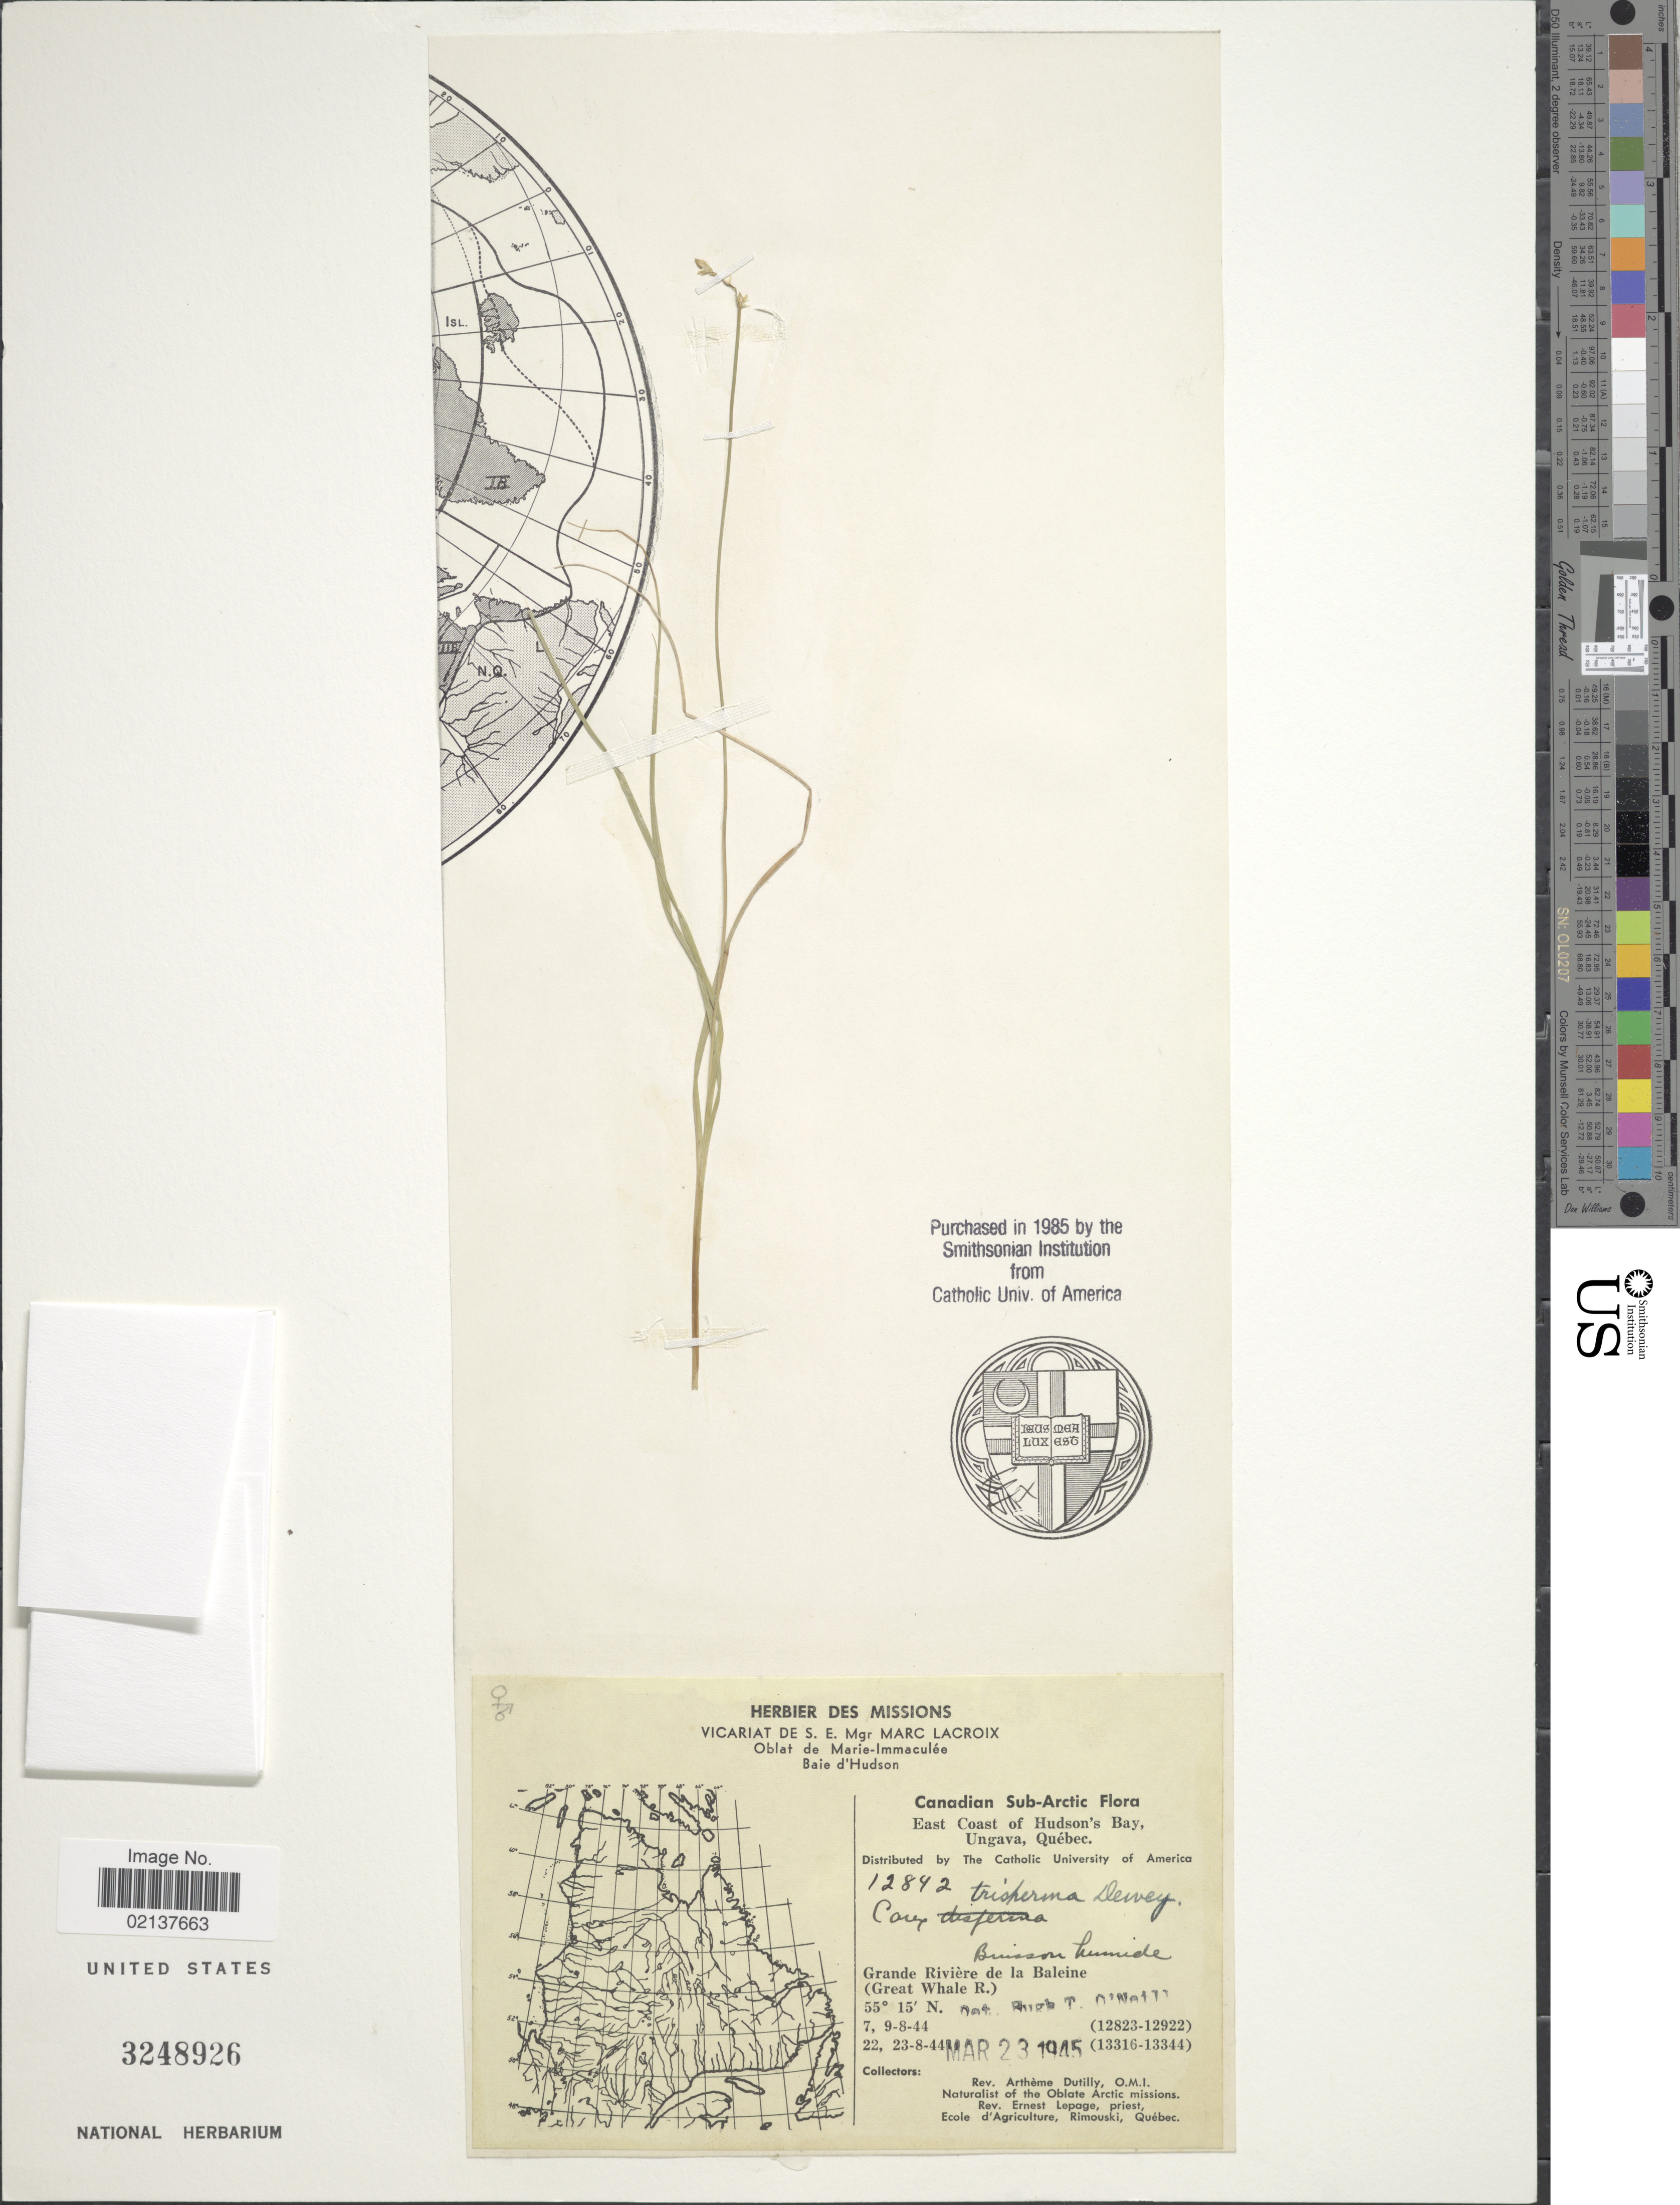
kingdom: Plantae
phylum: Tracheophyta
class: Liliopsida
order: Poales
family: Cyperaceae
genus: Carex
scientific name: Carex trisperma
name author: Dewey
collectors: A. Dutilly & E. Lepage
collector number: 12842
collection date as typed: Transcribed d/m/y: 7/8/44 to 23/8/44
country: Canada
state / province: Quebec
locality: Canadian Sub-Arctic, East Coast of Hudson's Bay, Ungava, Grande Riviere de la Baleine (Great Whale R)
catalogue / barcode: US 3248926